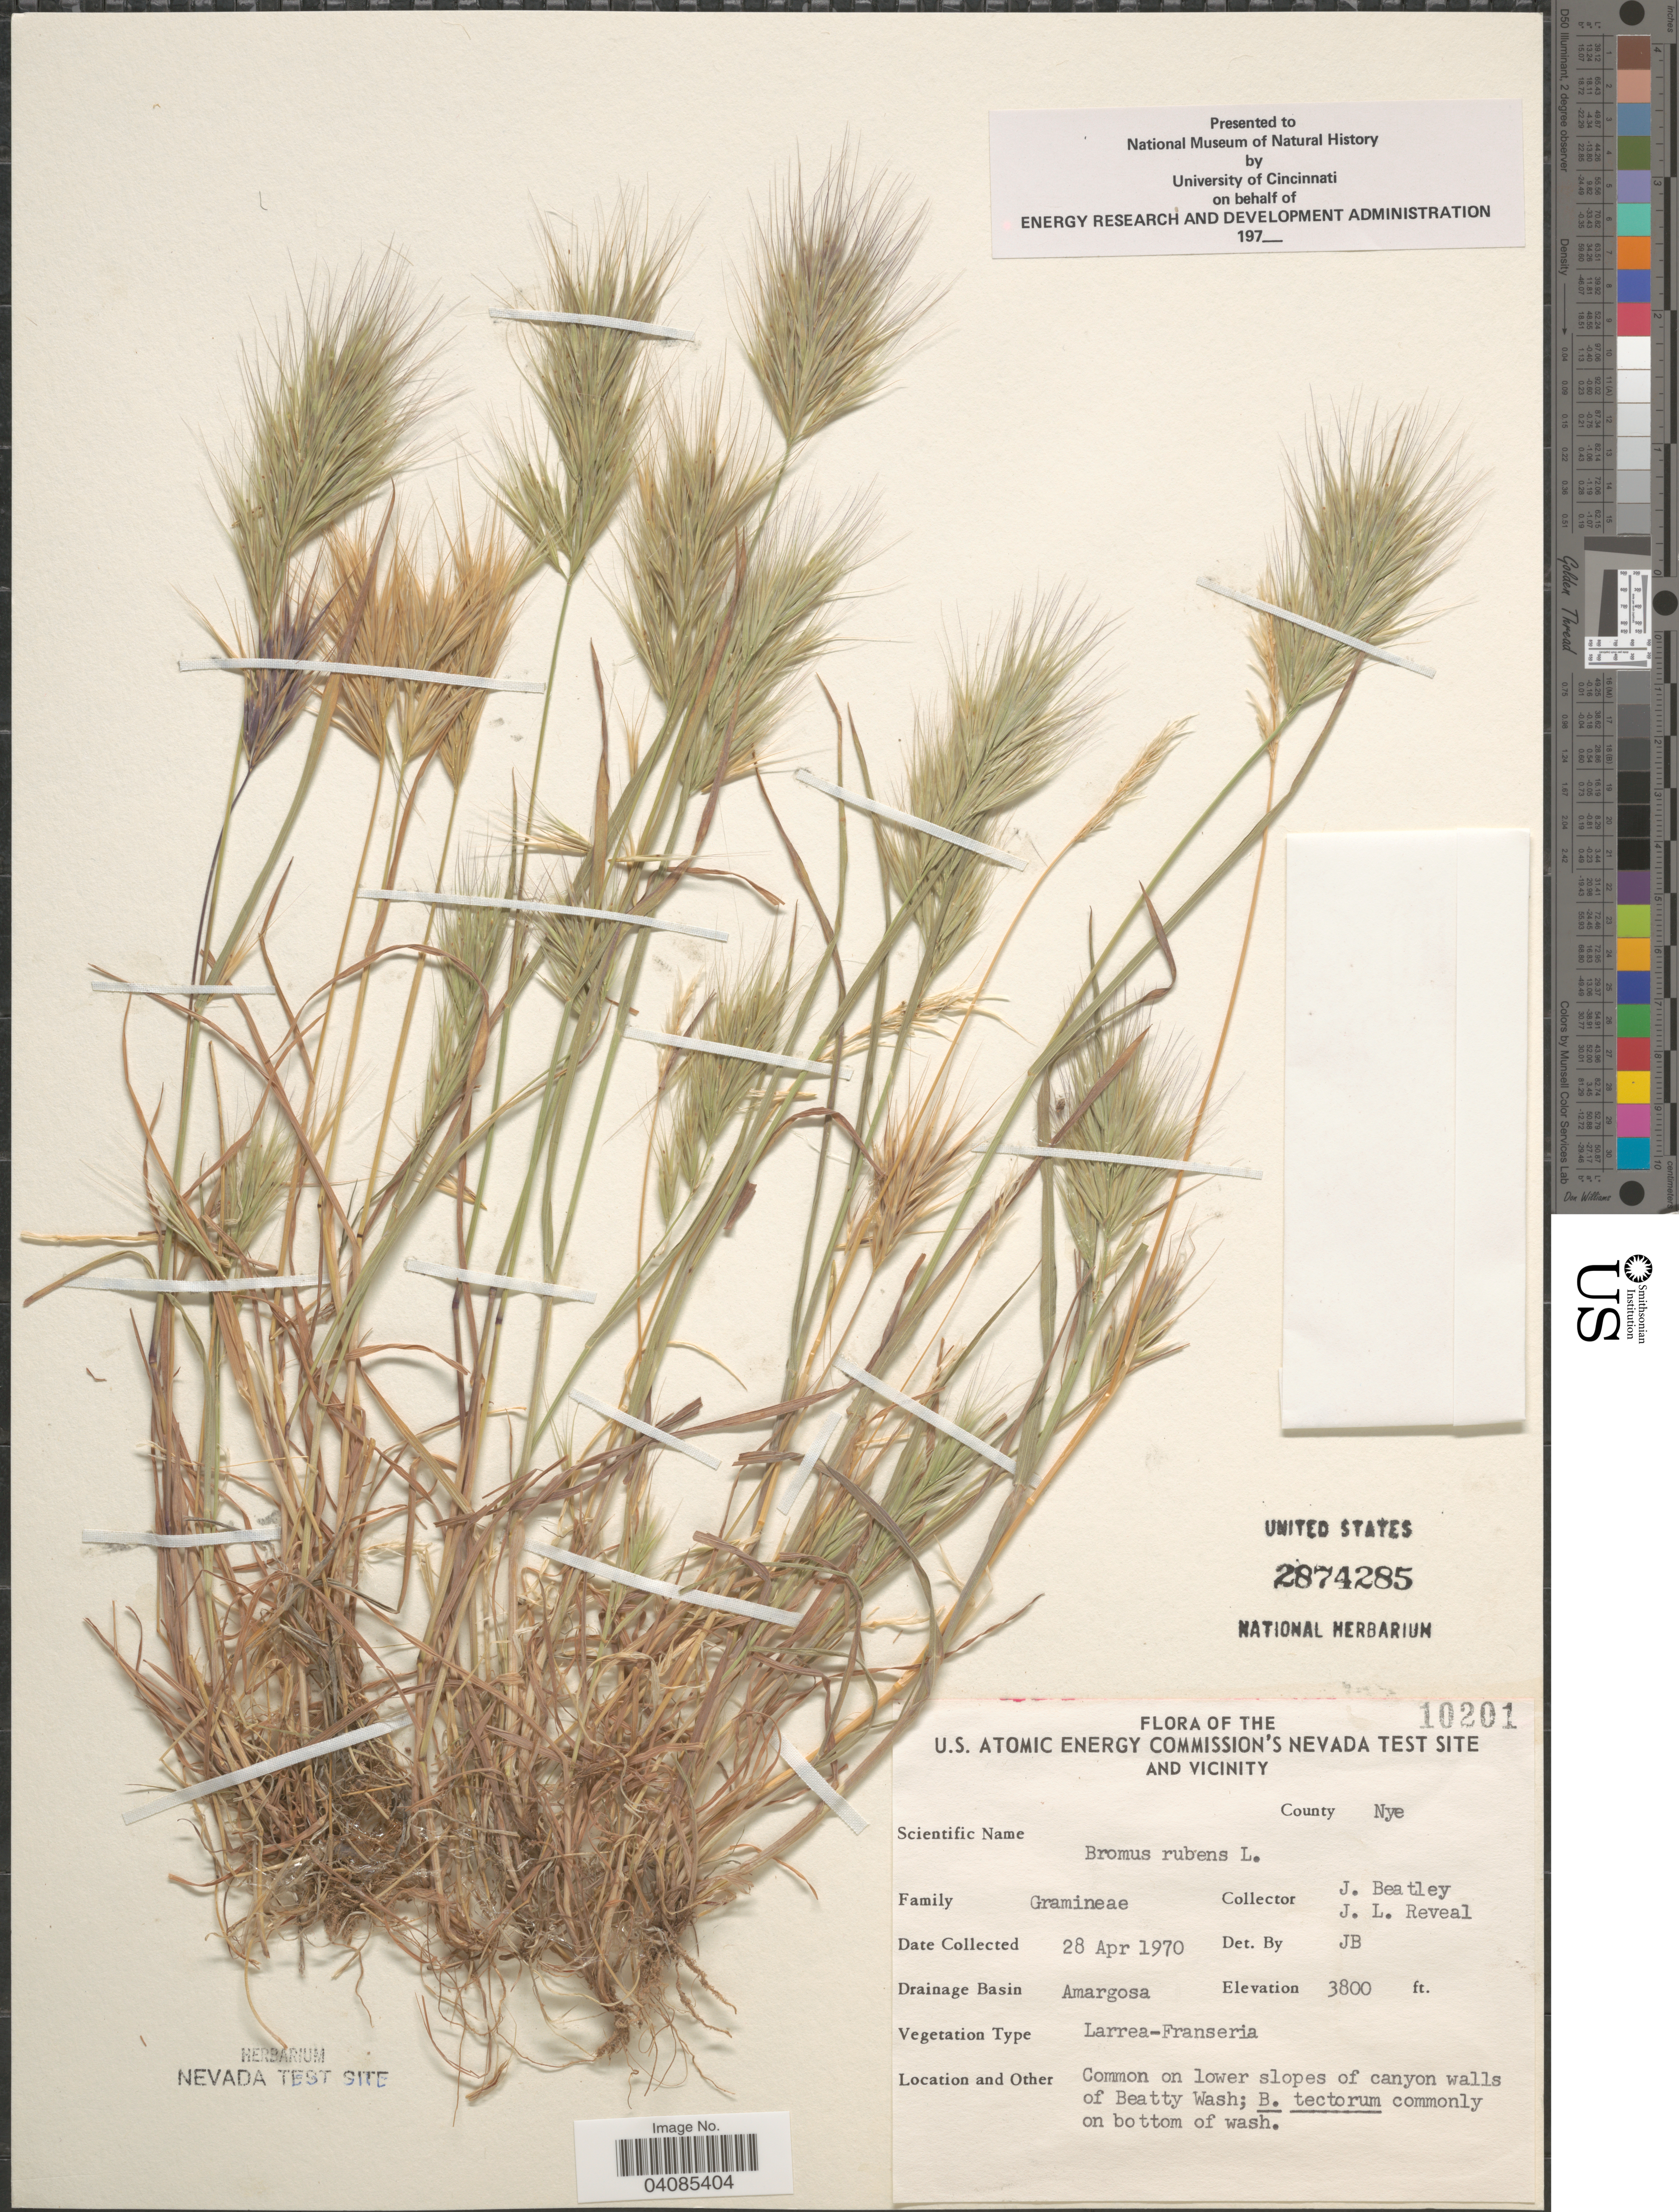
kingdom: Plantae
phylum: Tracheophyta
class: Liliopsida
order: Poales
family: Poaceae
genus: Bromus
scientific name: Bromus rubens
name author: L.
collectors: J. C. Beatley & J. L. Reveal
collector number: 10201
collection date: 1970-04-28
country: United States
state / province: Nevada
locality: The U.S. Atomic Energy Commission's Nevada Test Site and Vicinity. County Nye. Drainage Basin Amargosa. On lower slopes of canyon walls of Beatty Wash.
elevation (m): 1158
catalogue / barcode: US 2874285